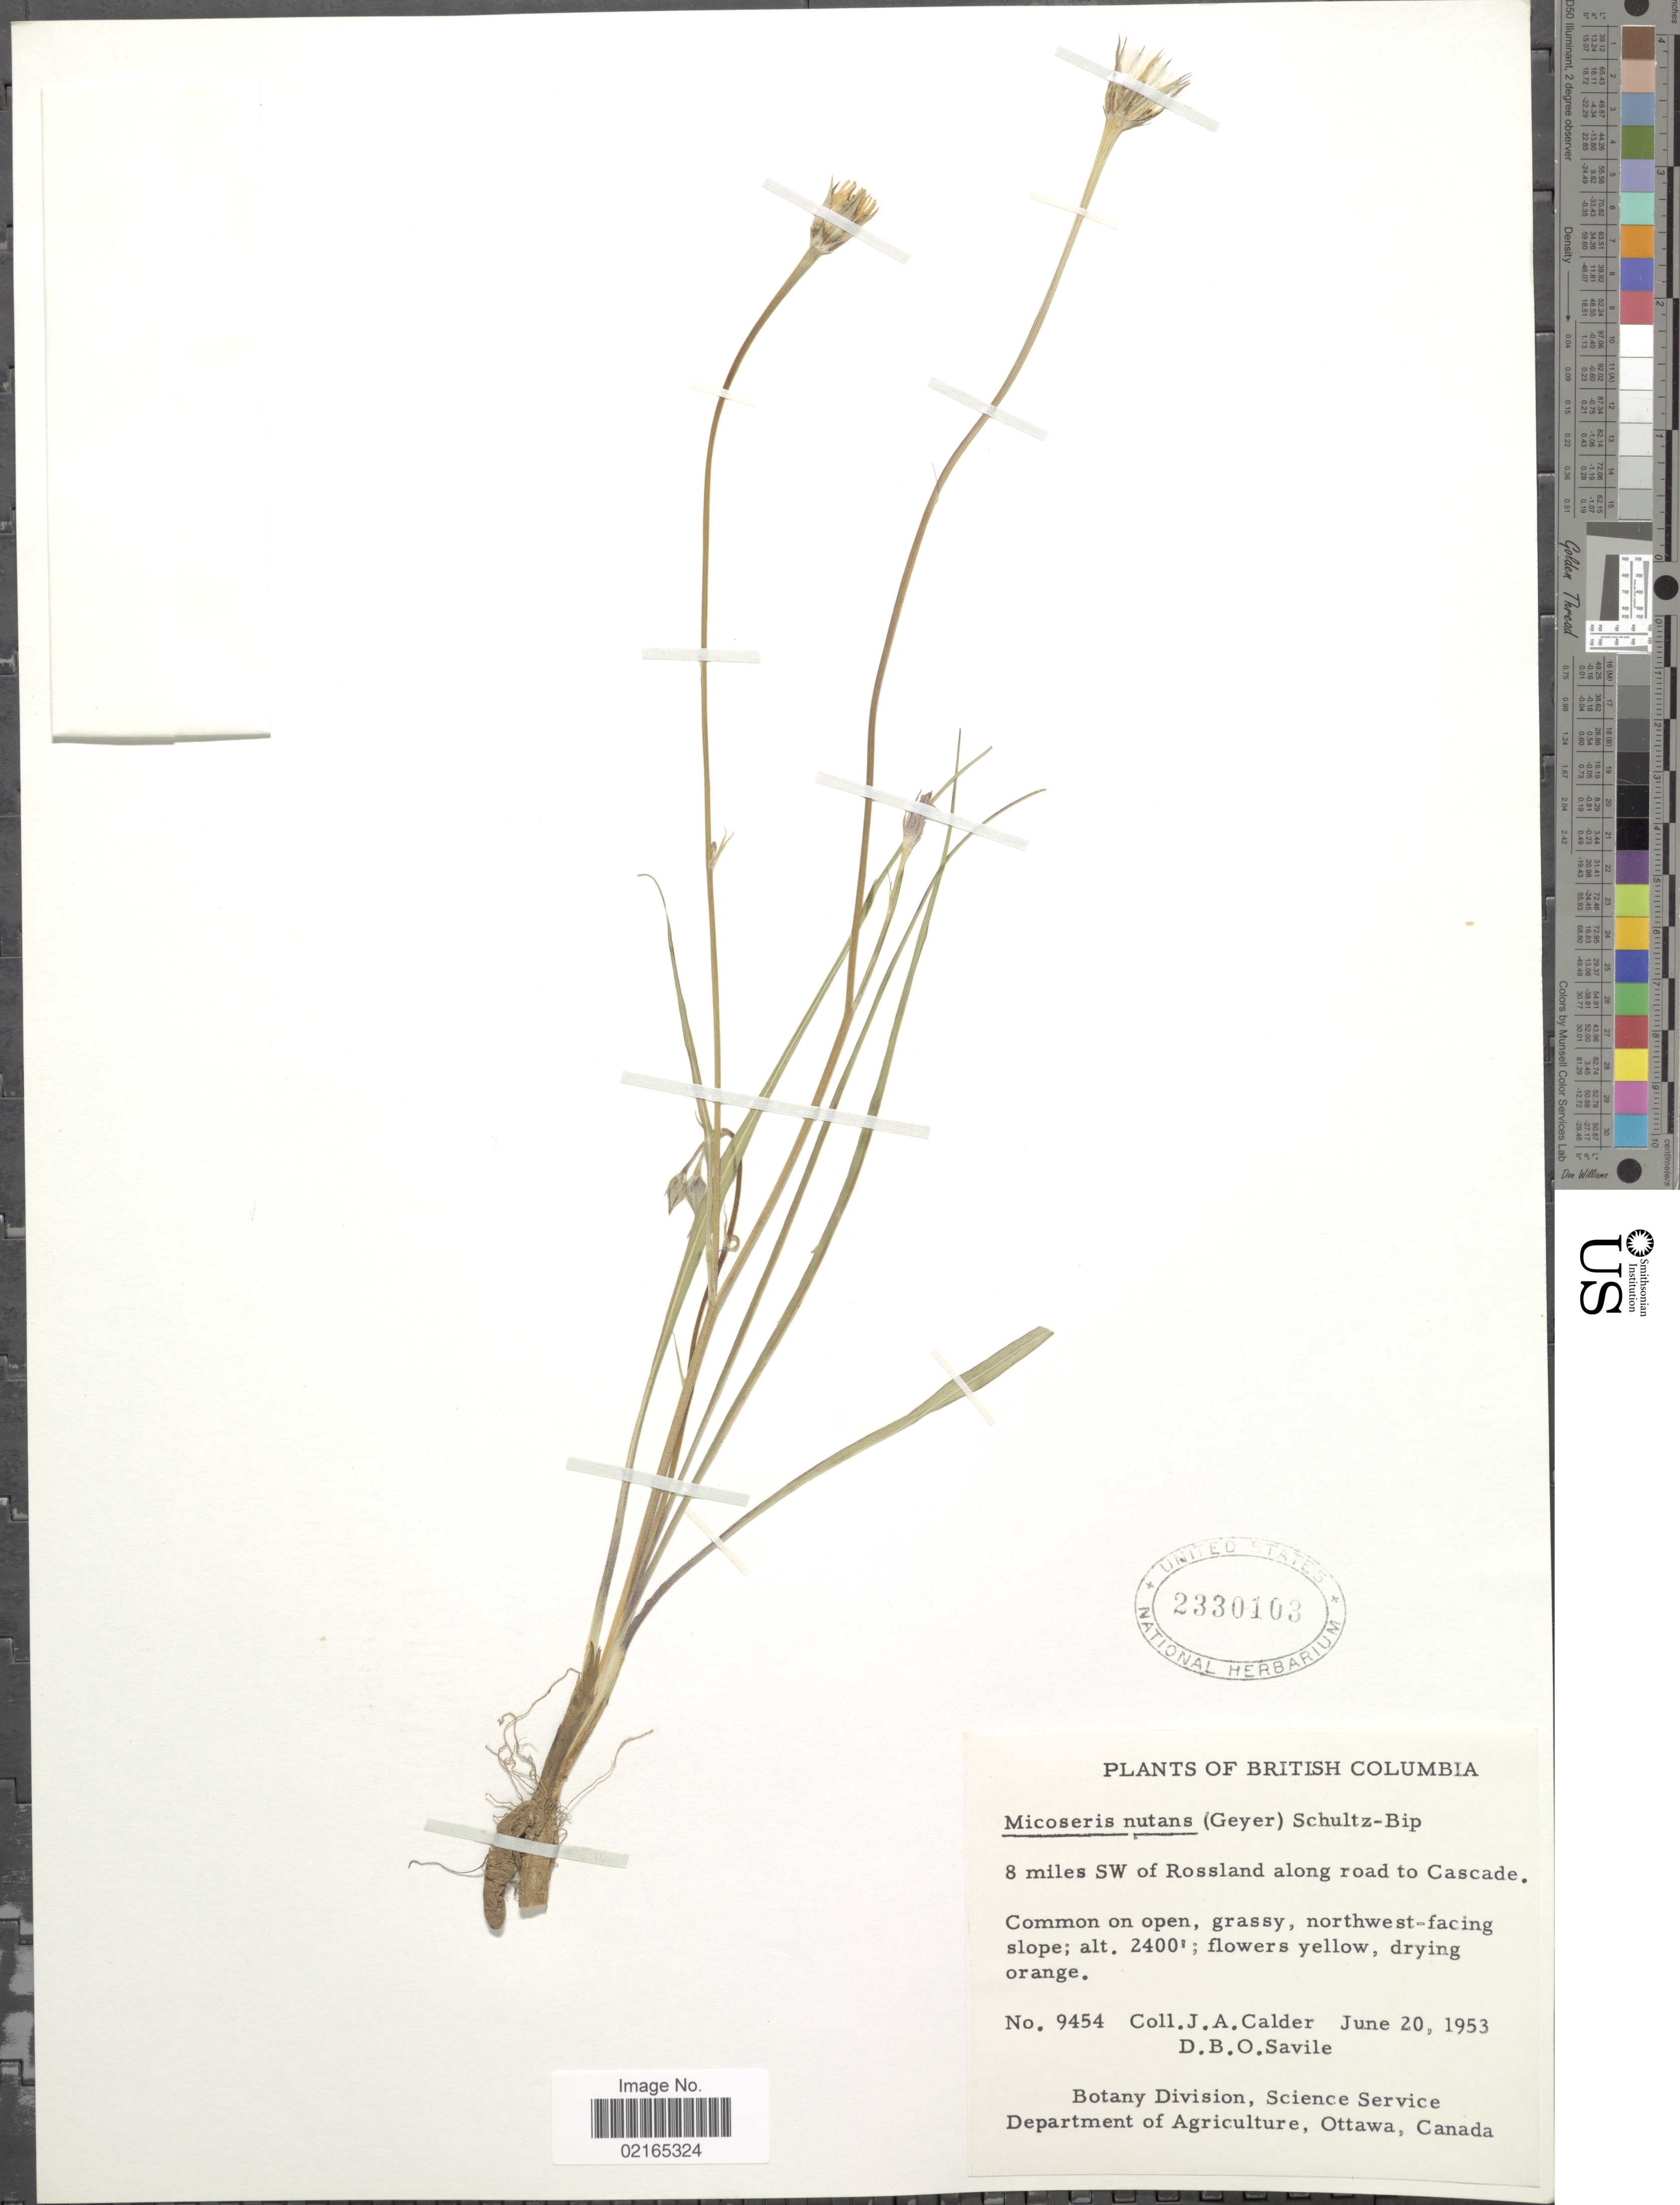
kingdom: Plantae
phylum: Tracheophyta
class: Magnoliopsida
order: Asterales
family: Asteraceae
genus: Microseris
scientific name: Microseris nutans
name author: (Hook.) Sch. Bip.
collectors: J. A. Calder & D. Savile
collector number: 9454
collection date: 1953-06-20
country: Canada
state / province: British Columbia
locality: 8 miles SW of Rossland along road to Cascade, common on open, grassy, northwest-facing slope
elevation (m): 732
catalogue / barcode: US 2330103